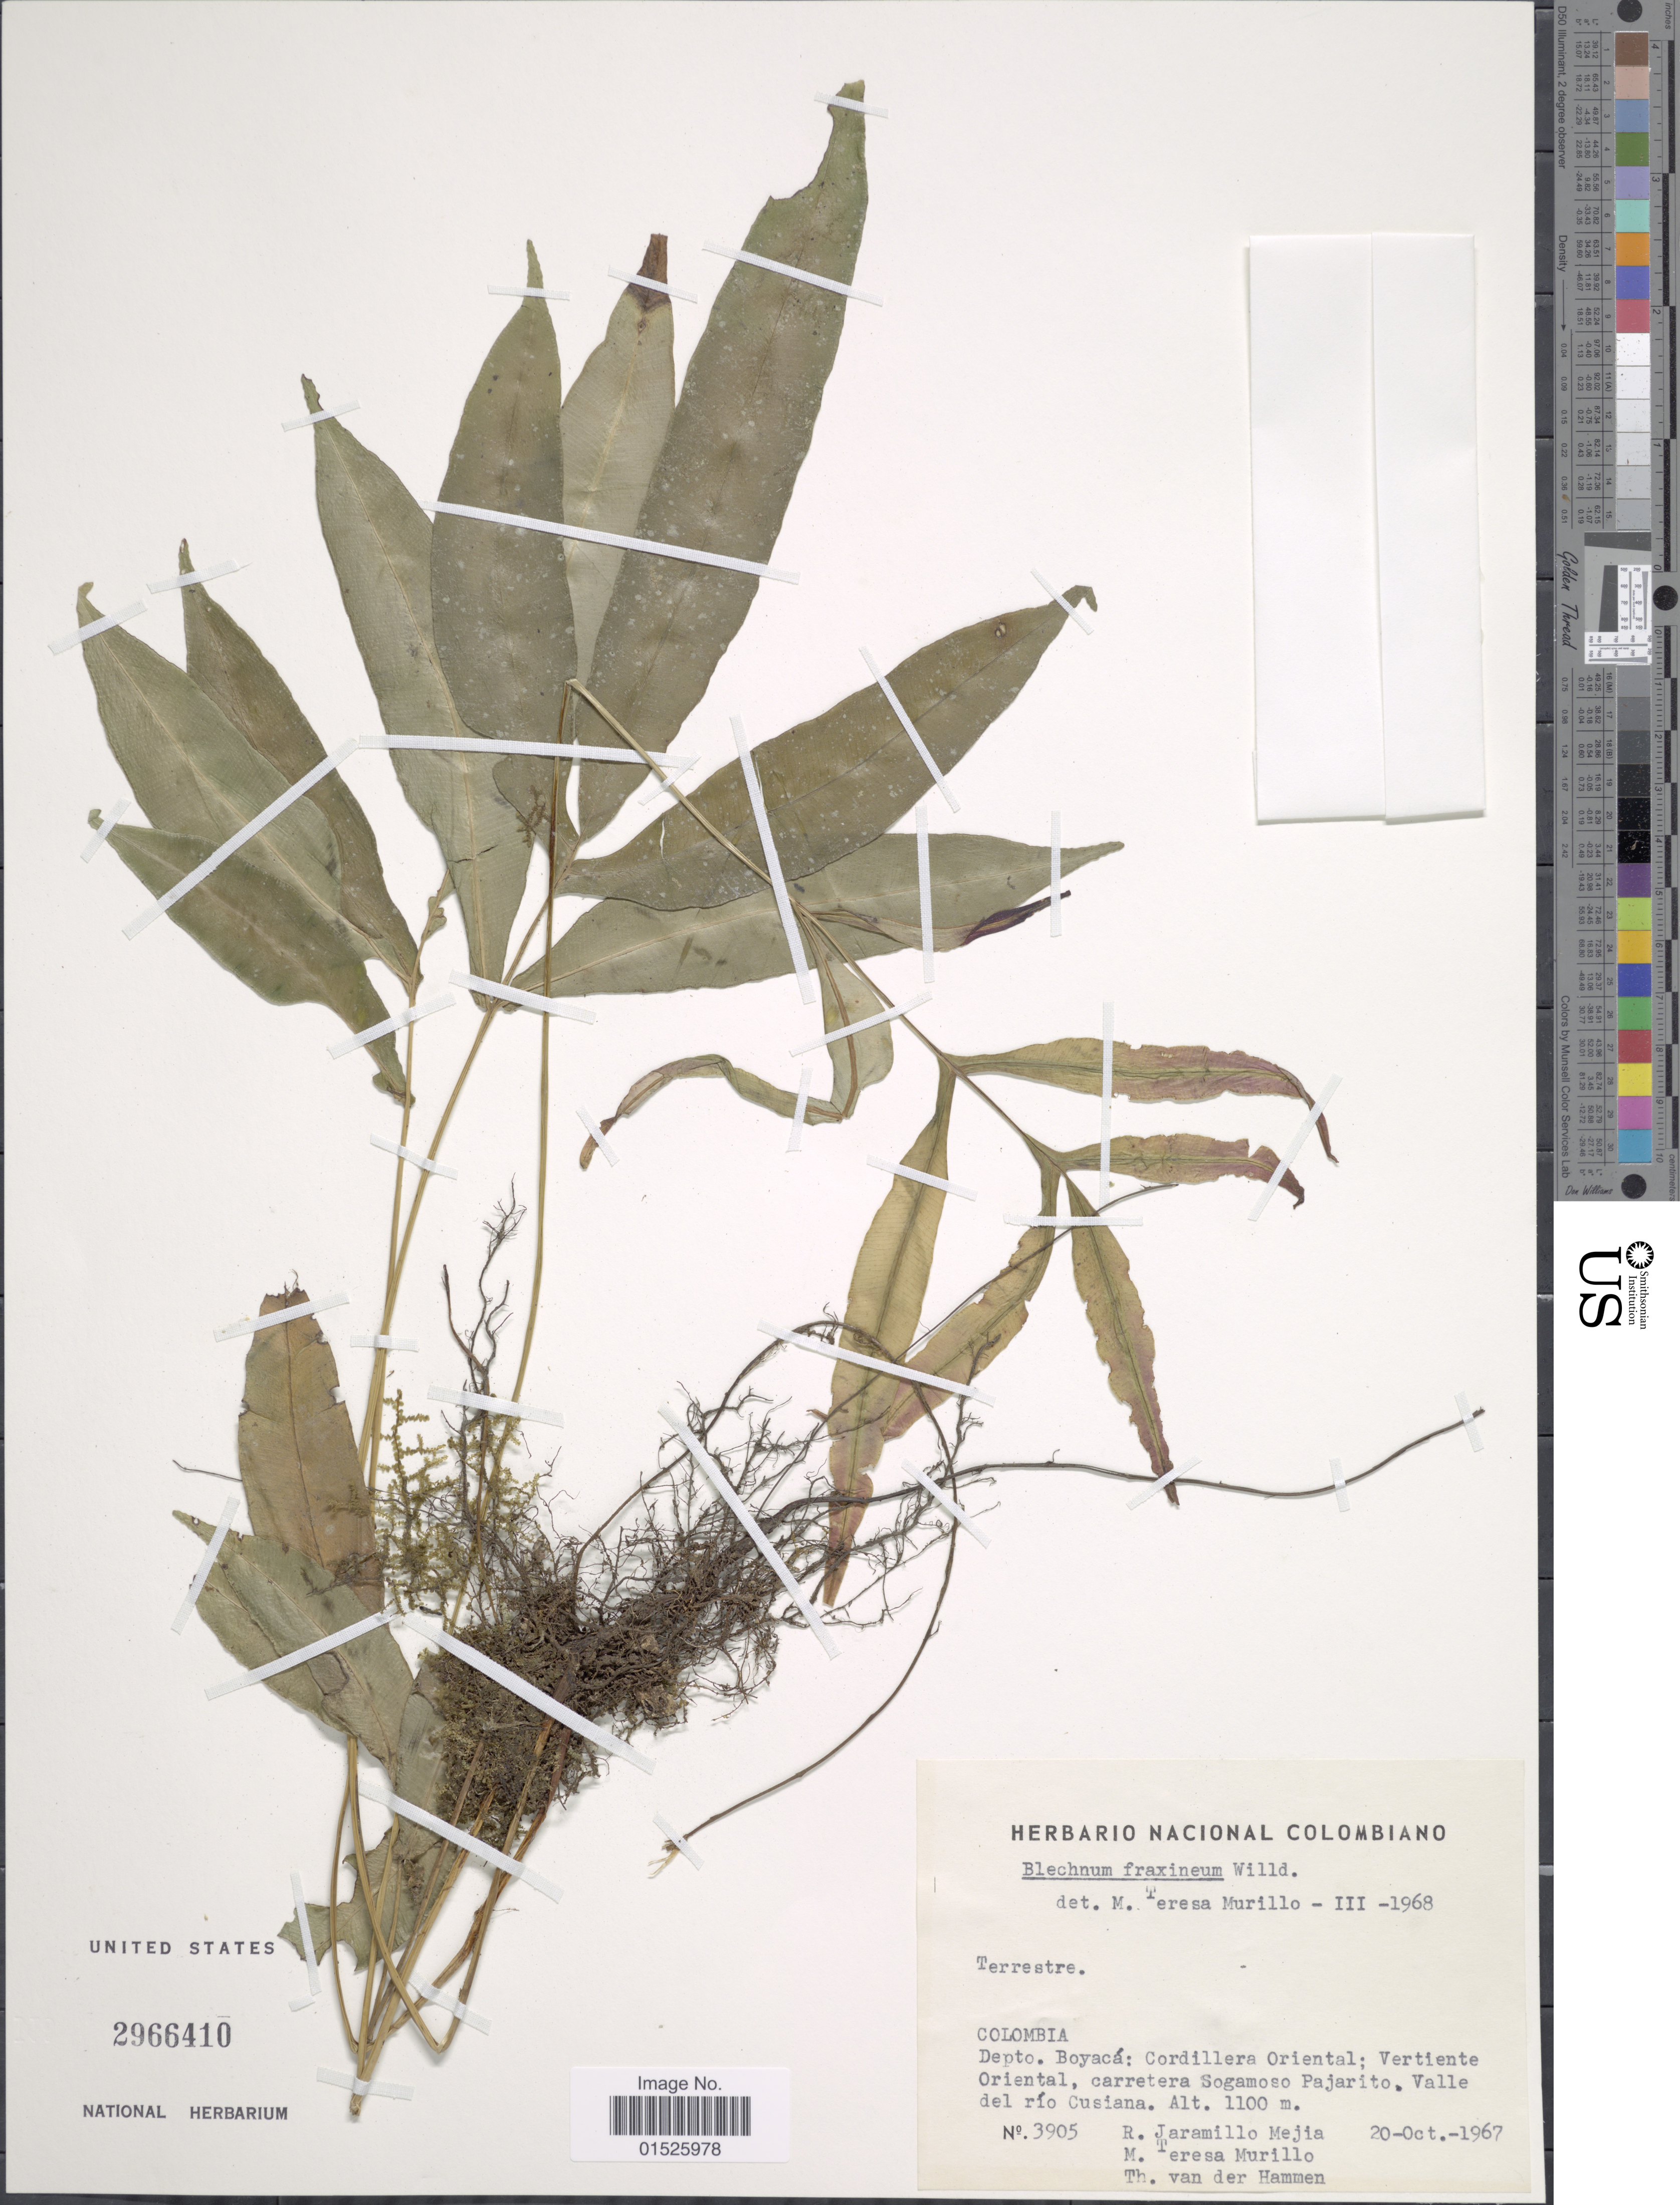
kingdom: Plantae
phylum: Tracheophyta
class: Polypodiopsida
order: Polypodiales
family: Blechnaceae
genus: Blechnum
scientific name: Blechnum x fraxineum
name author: Willd.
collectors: R. Jaramillo M., M. Murillo & T. Hammen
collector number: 3905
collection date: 1967-10-20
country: Colombia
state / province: Boyacá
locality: Colombia, Depto. Boyaca: Cordillera Oriental; Vertiente Oriental, carretera Sogamoso Pajarito, Valle del rio Cusiana.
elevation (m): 1100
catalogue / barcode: US 2966410